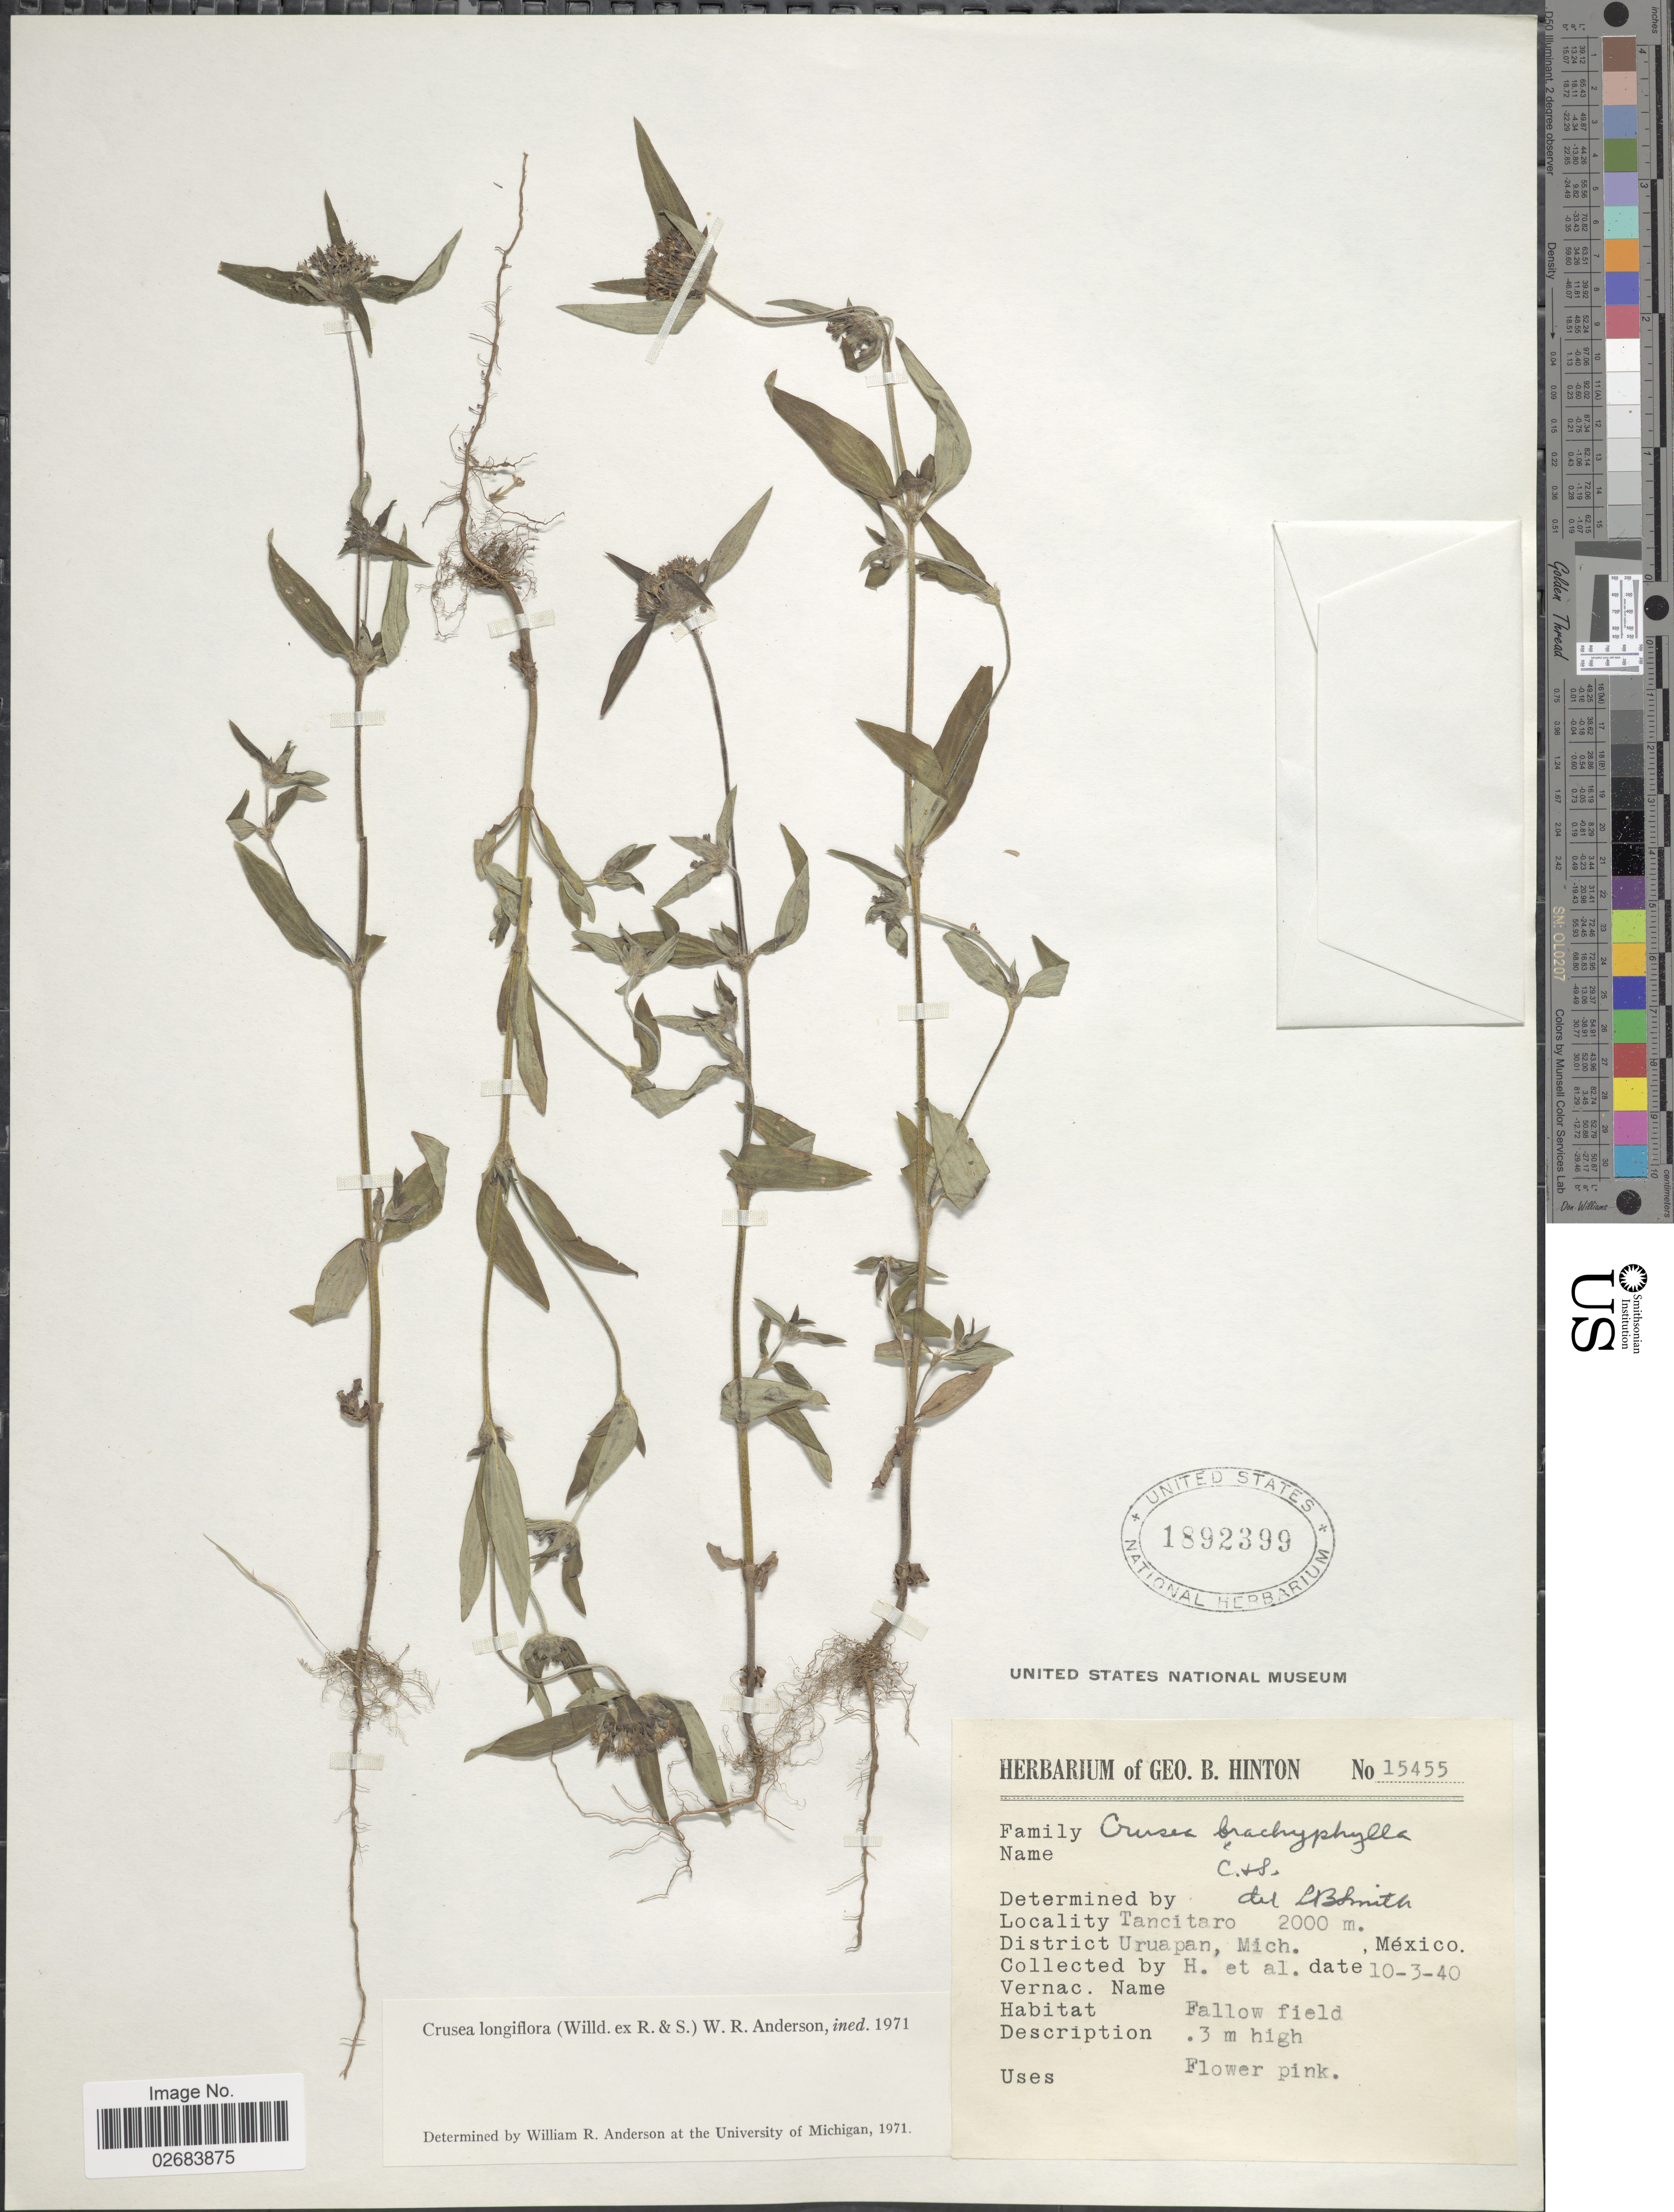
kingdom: Plantae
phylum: Tracheophyta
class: Magnoliopsida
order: Gentianales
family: Rubiaceae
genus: Crusea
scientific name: Crusea longiflora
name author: (Willd. ex Roem. & Schult.) W.R. Anderson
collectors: G. B. Hinton & et al.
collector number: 15455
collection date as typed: Transcribed d/m/y: 3/10/40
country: Mexico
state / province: Michoacán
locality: Tancitaro, District Uruapan, Fallow field.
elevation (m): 2000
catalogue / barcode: US 1892399